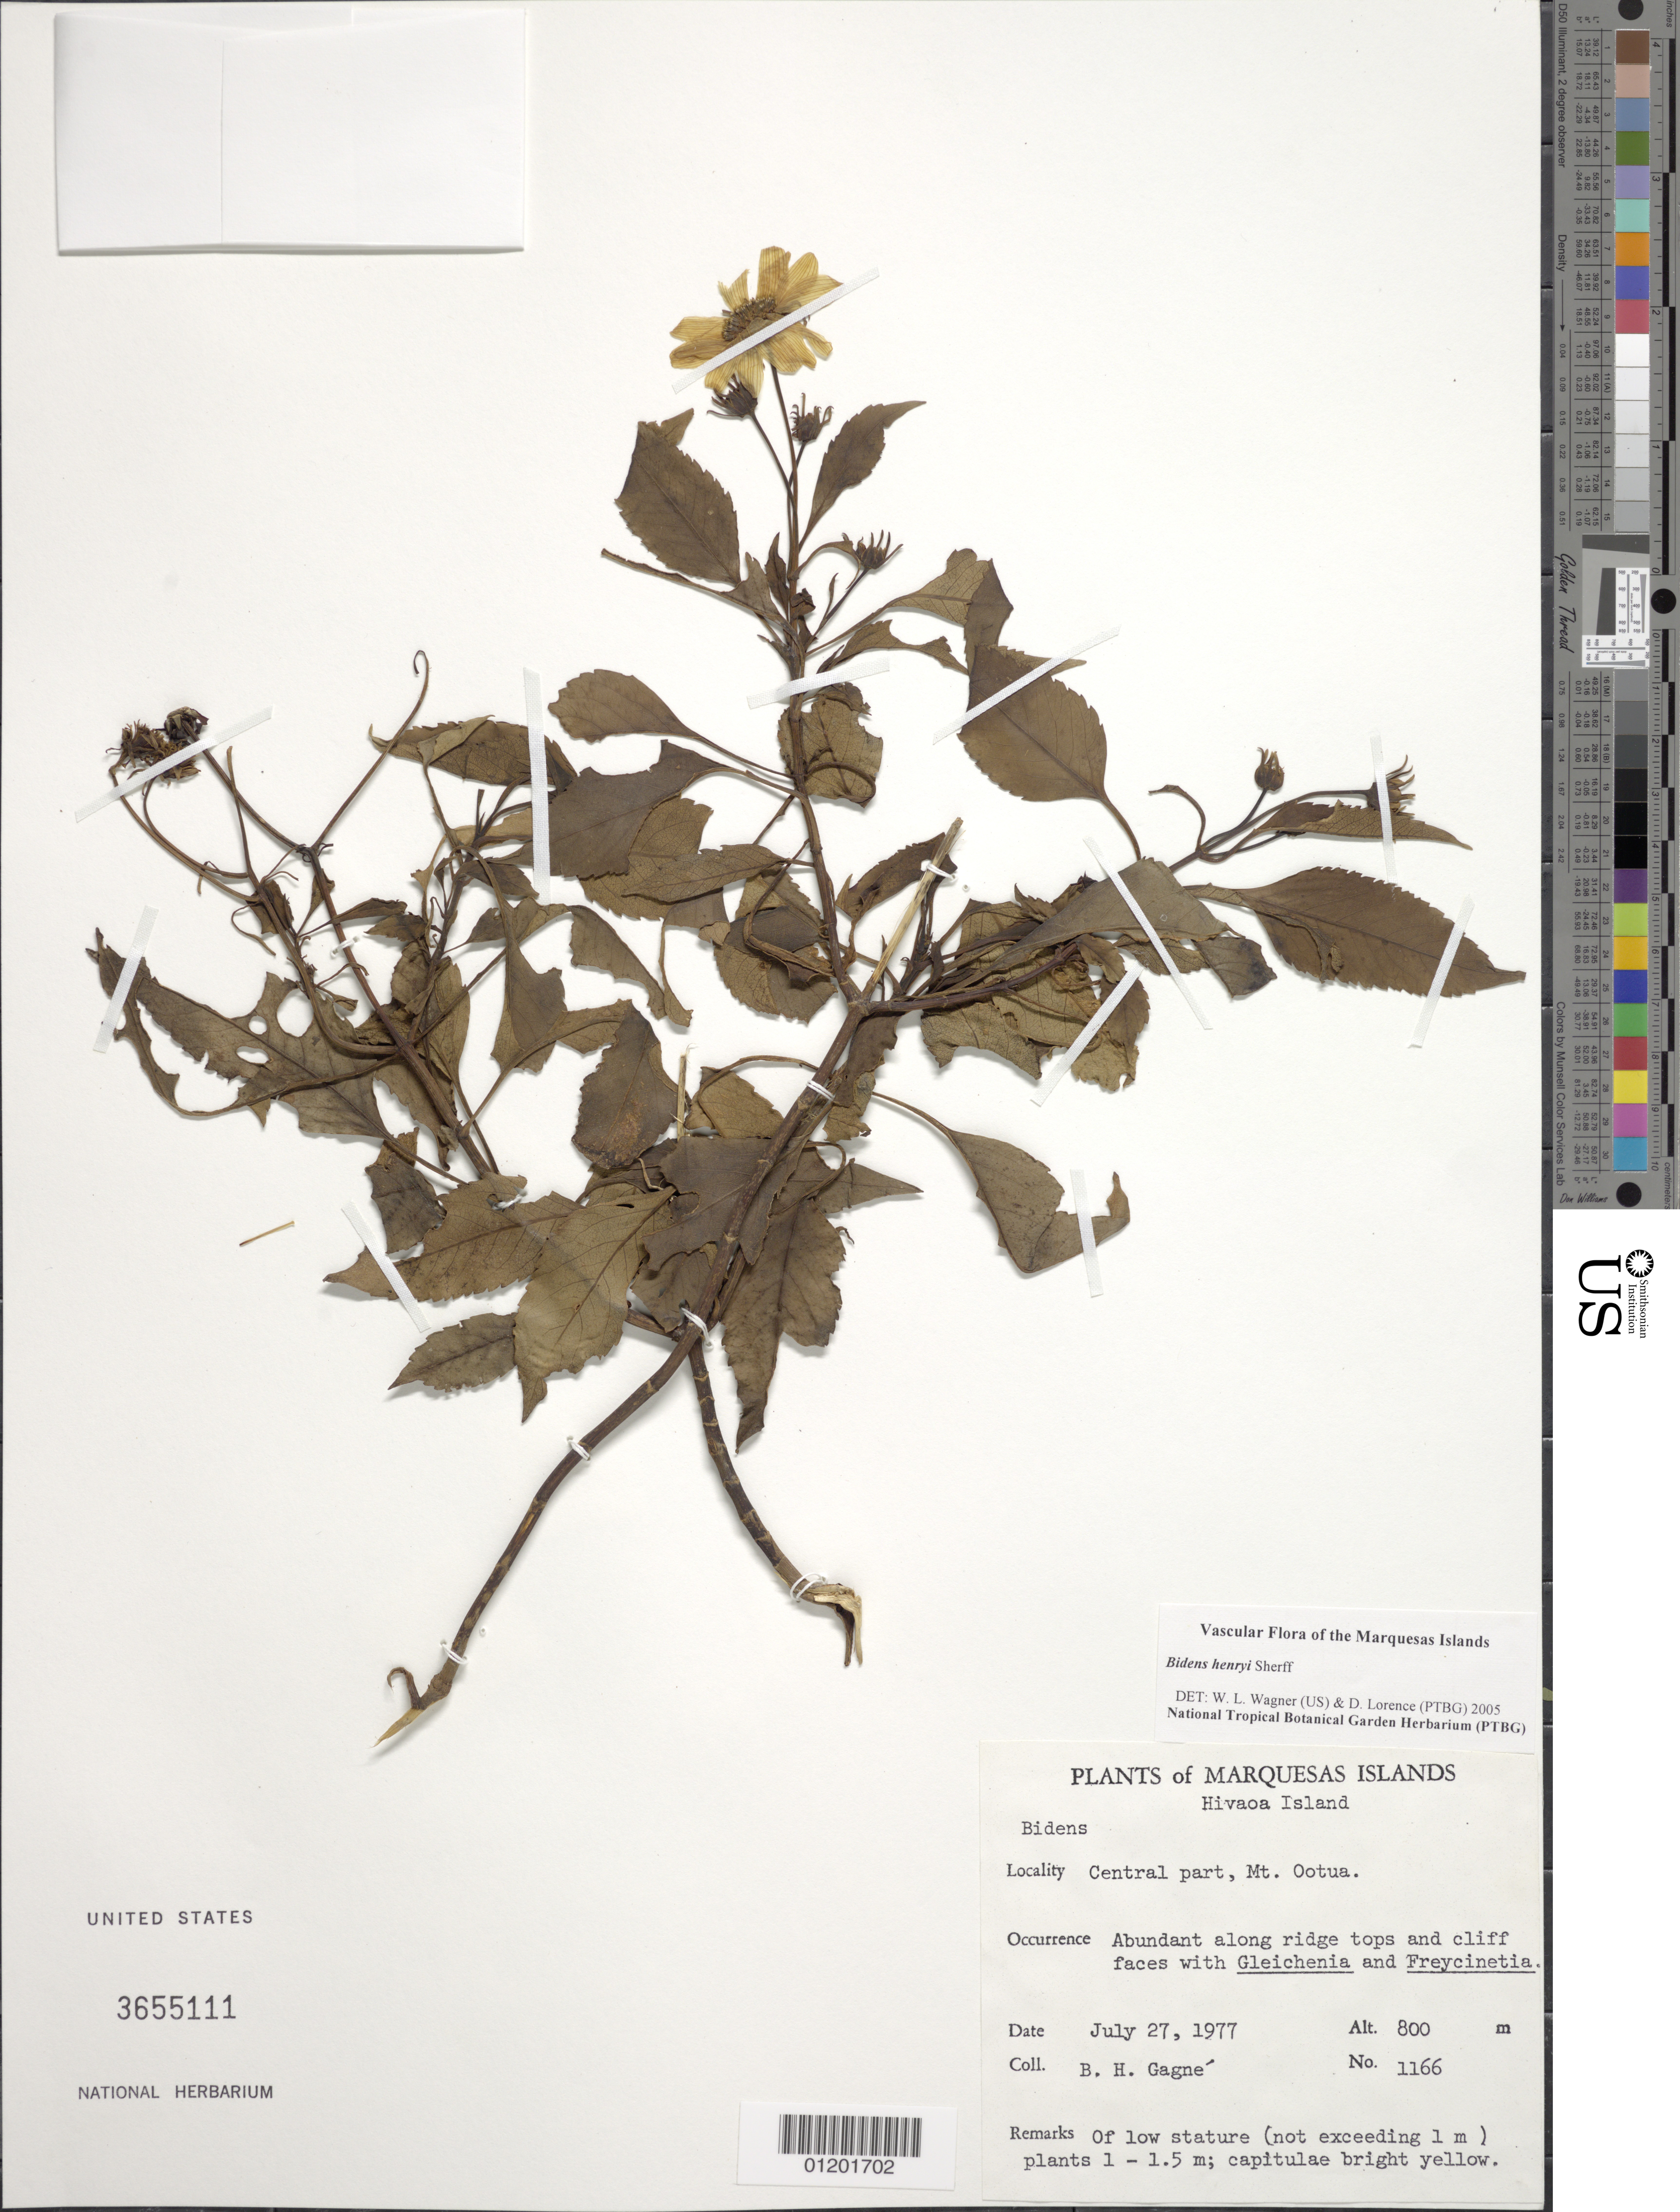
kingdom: Plantae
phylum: Tracheophyta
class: Magnoliopsida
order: Asterales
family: Asteraceae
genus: Bidens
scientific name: Bidens henryi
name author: Sherff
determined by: Wagner, W. L., (BOT), Smithsonian Institution - National Museum of Natural History (UNITED STATES)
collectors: B. H. Gagné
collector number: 1166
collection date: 1977-07-27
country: French Polynesia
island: Hiva Oa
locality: Mt. Ootua, central part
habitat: Ridge top and cliff face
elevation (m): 800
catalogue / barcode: US 3655111